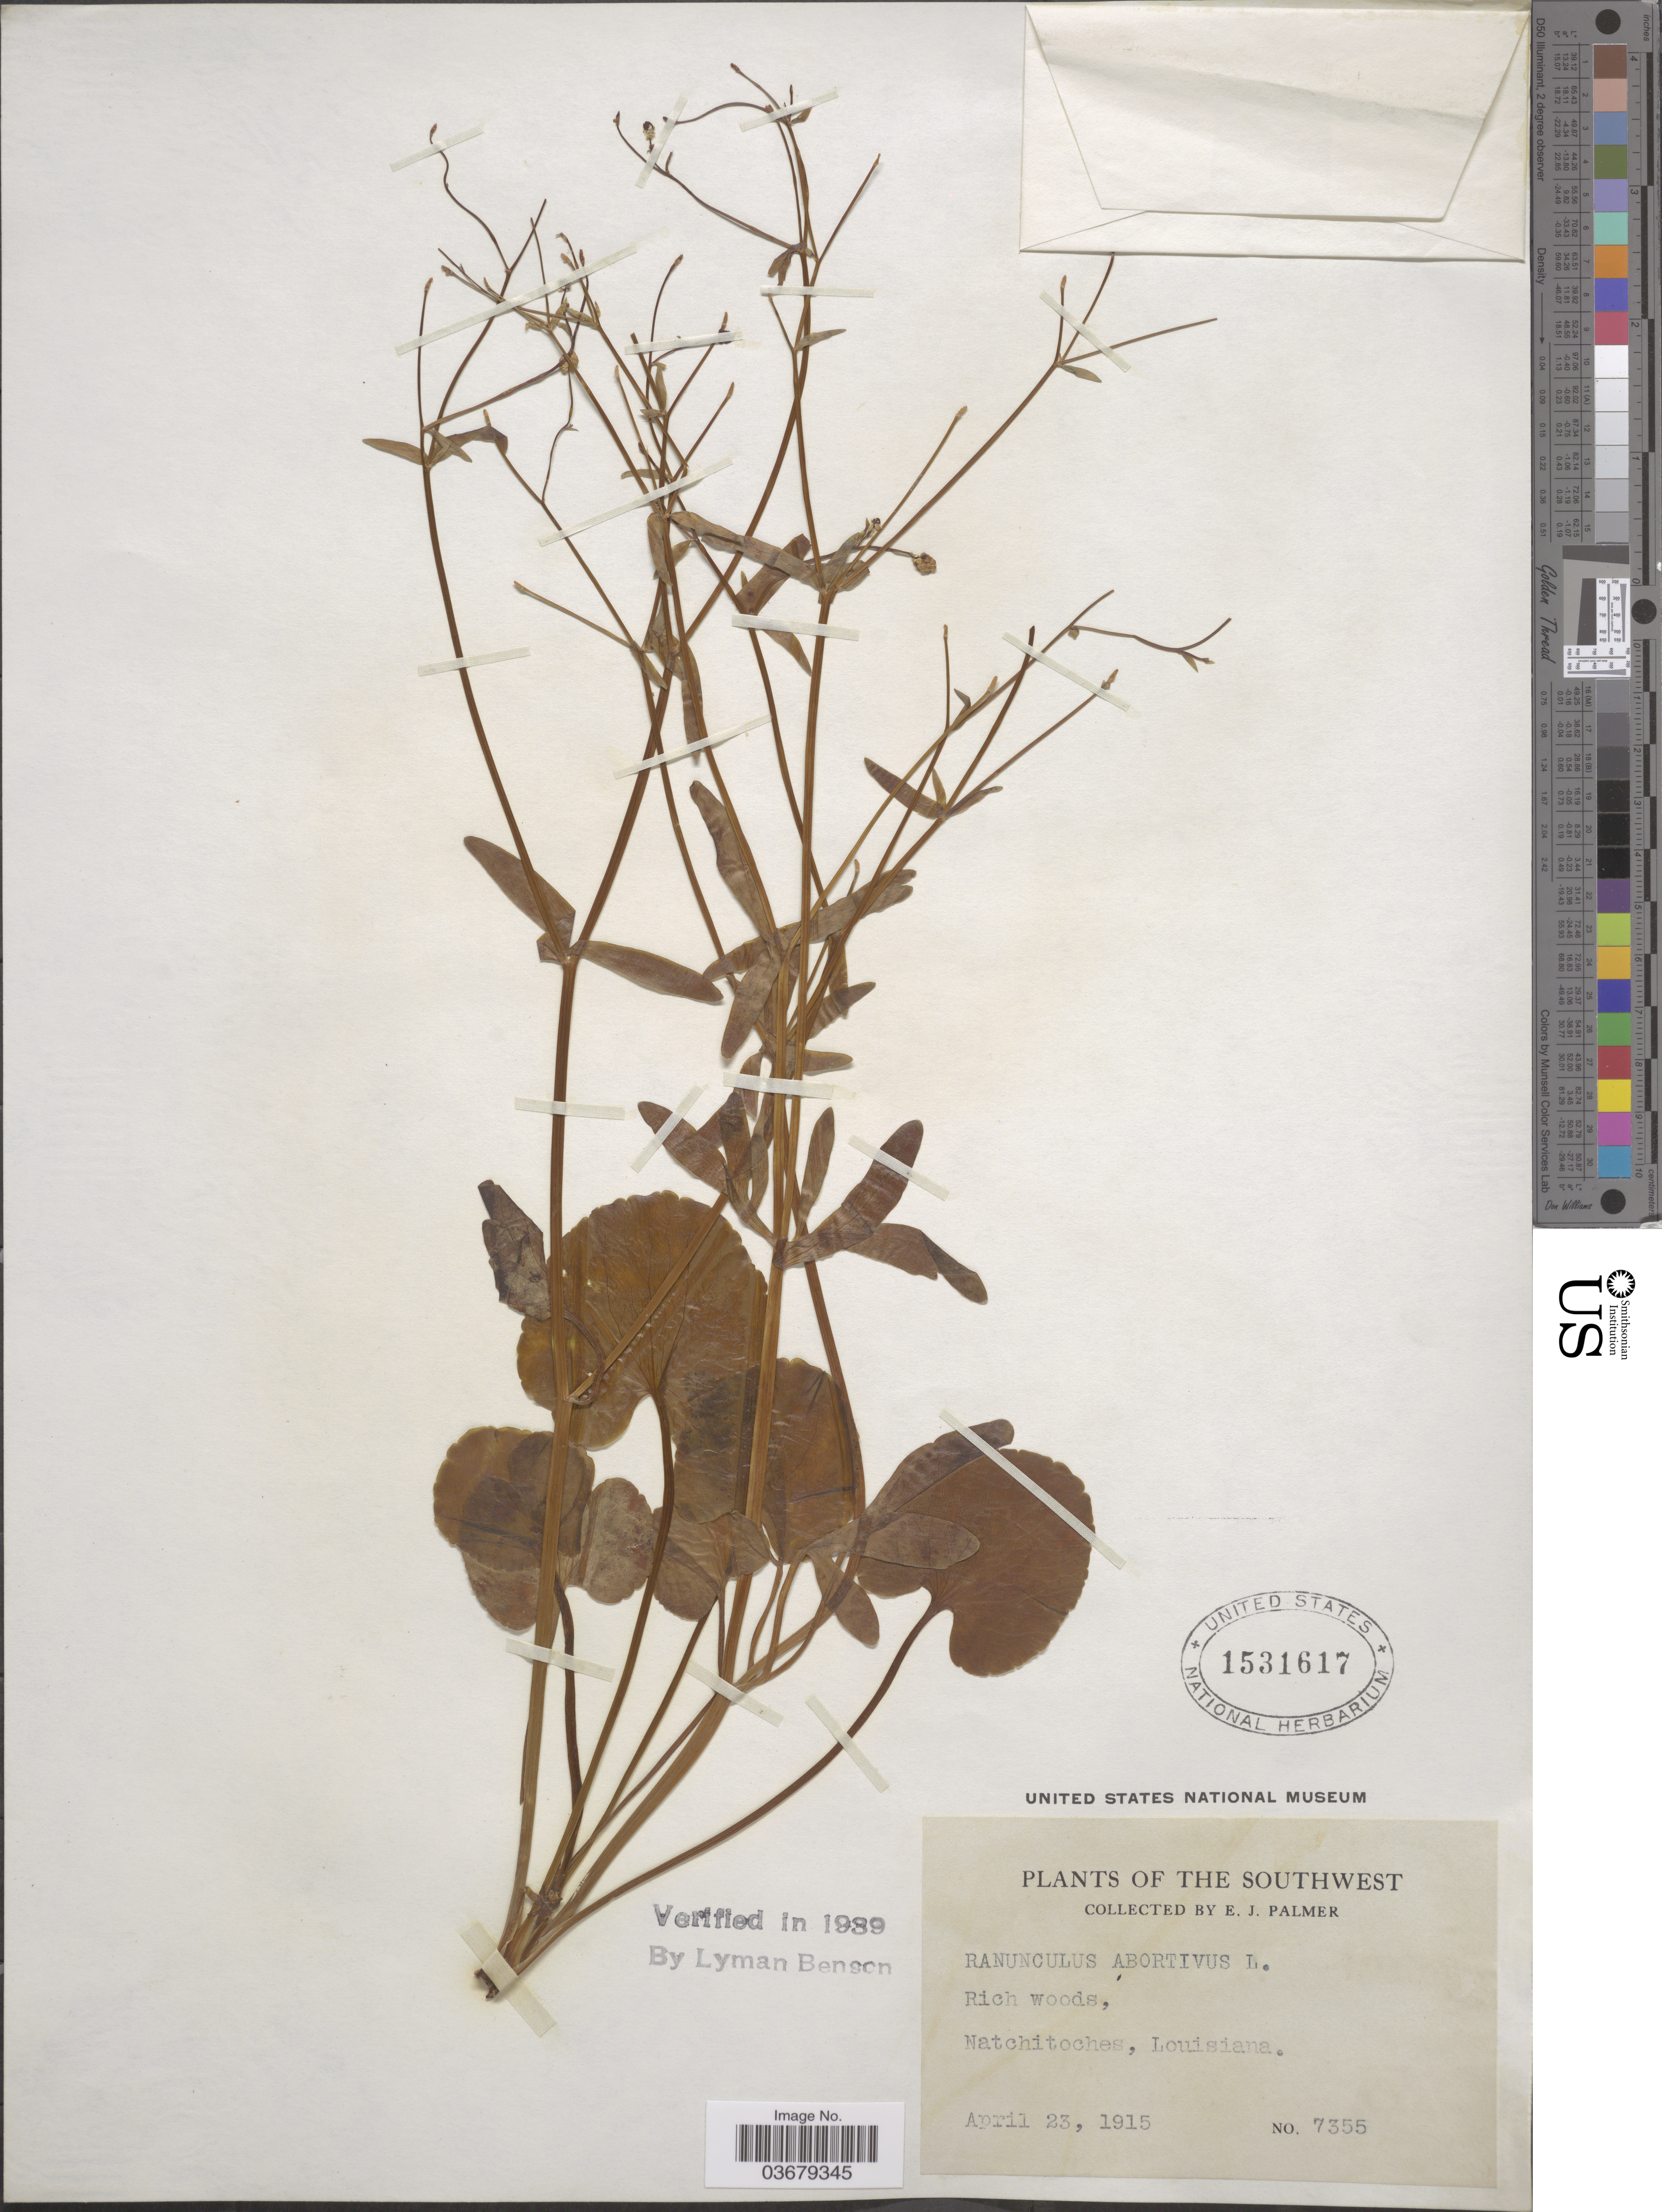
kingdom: Plantae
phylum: Tracheophyta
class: Magnoliopsida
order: Ranunculales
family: Ranunculaceae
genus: Ranunculus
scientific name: Ranunculus abortivus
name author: L.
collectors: E. J. Palmer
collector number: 7355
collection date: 1915-04-23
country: United States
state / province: Louisiana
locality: The Southwest. Natchitoches.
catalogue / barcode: US 1531617